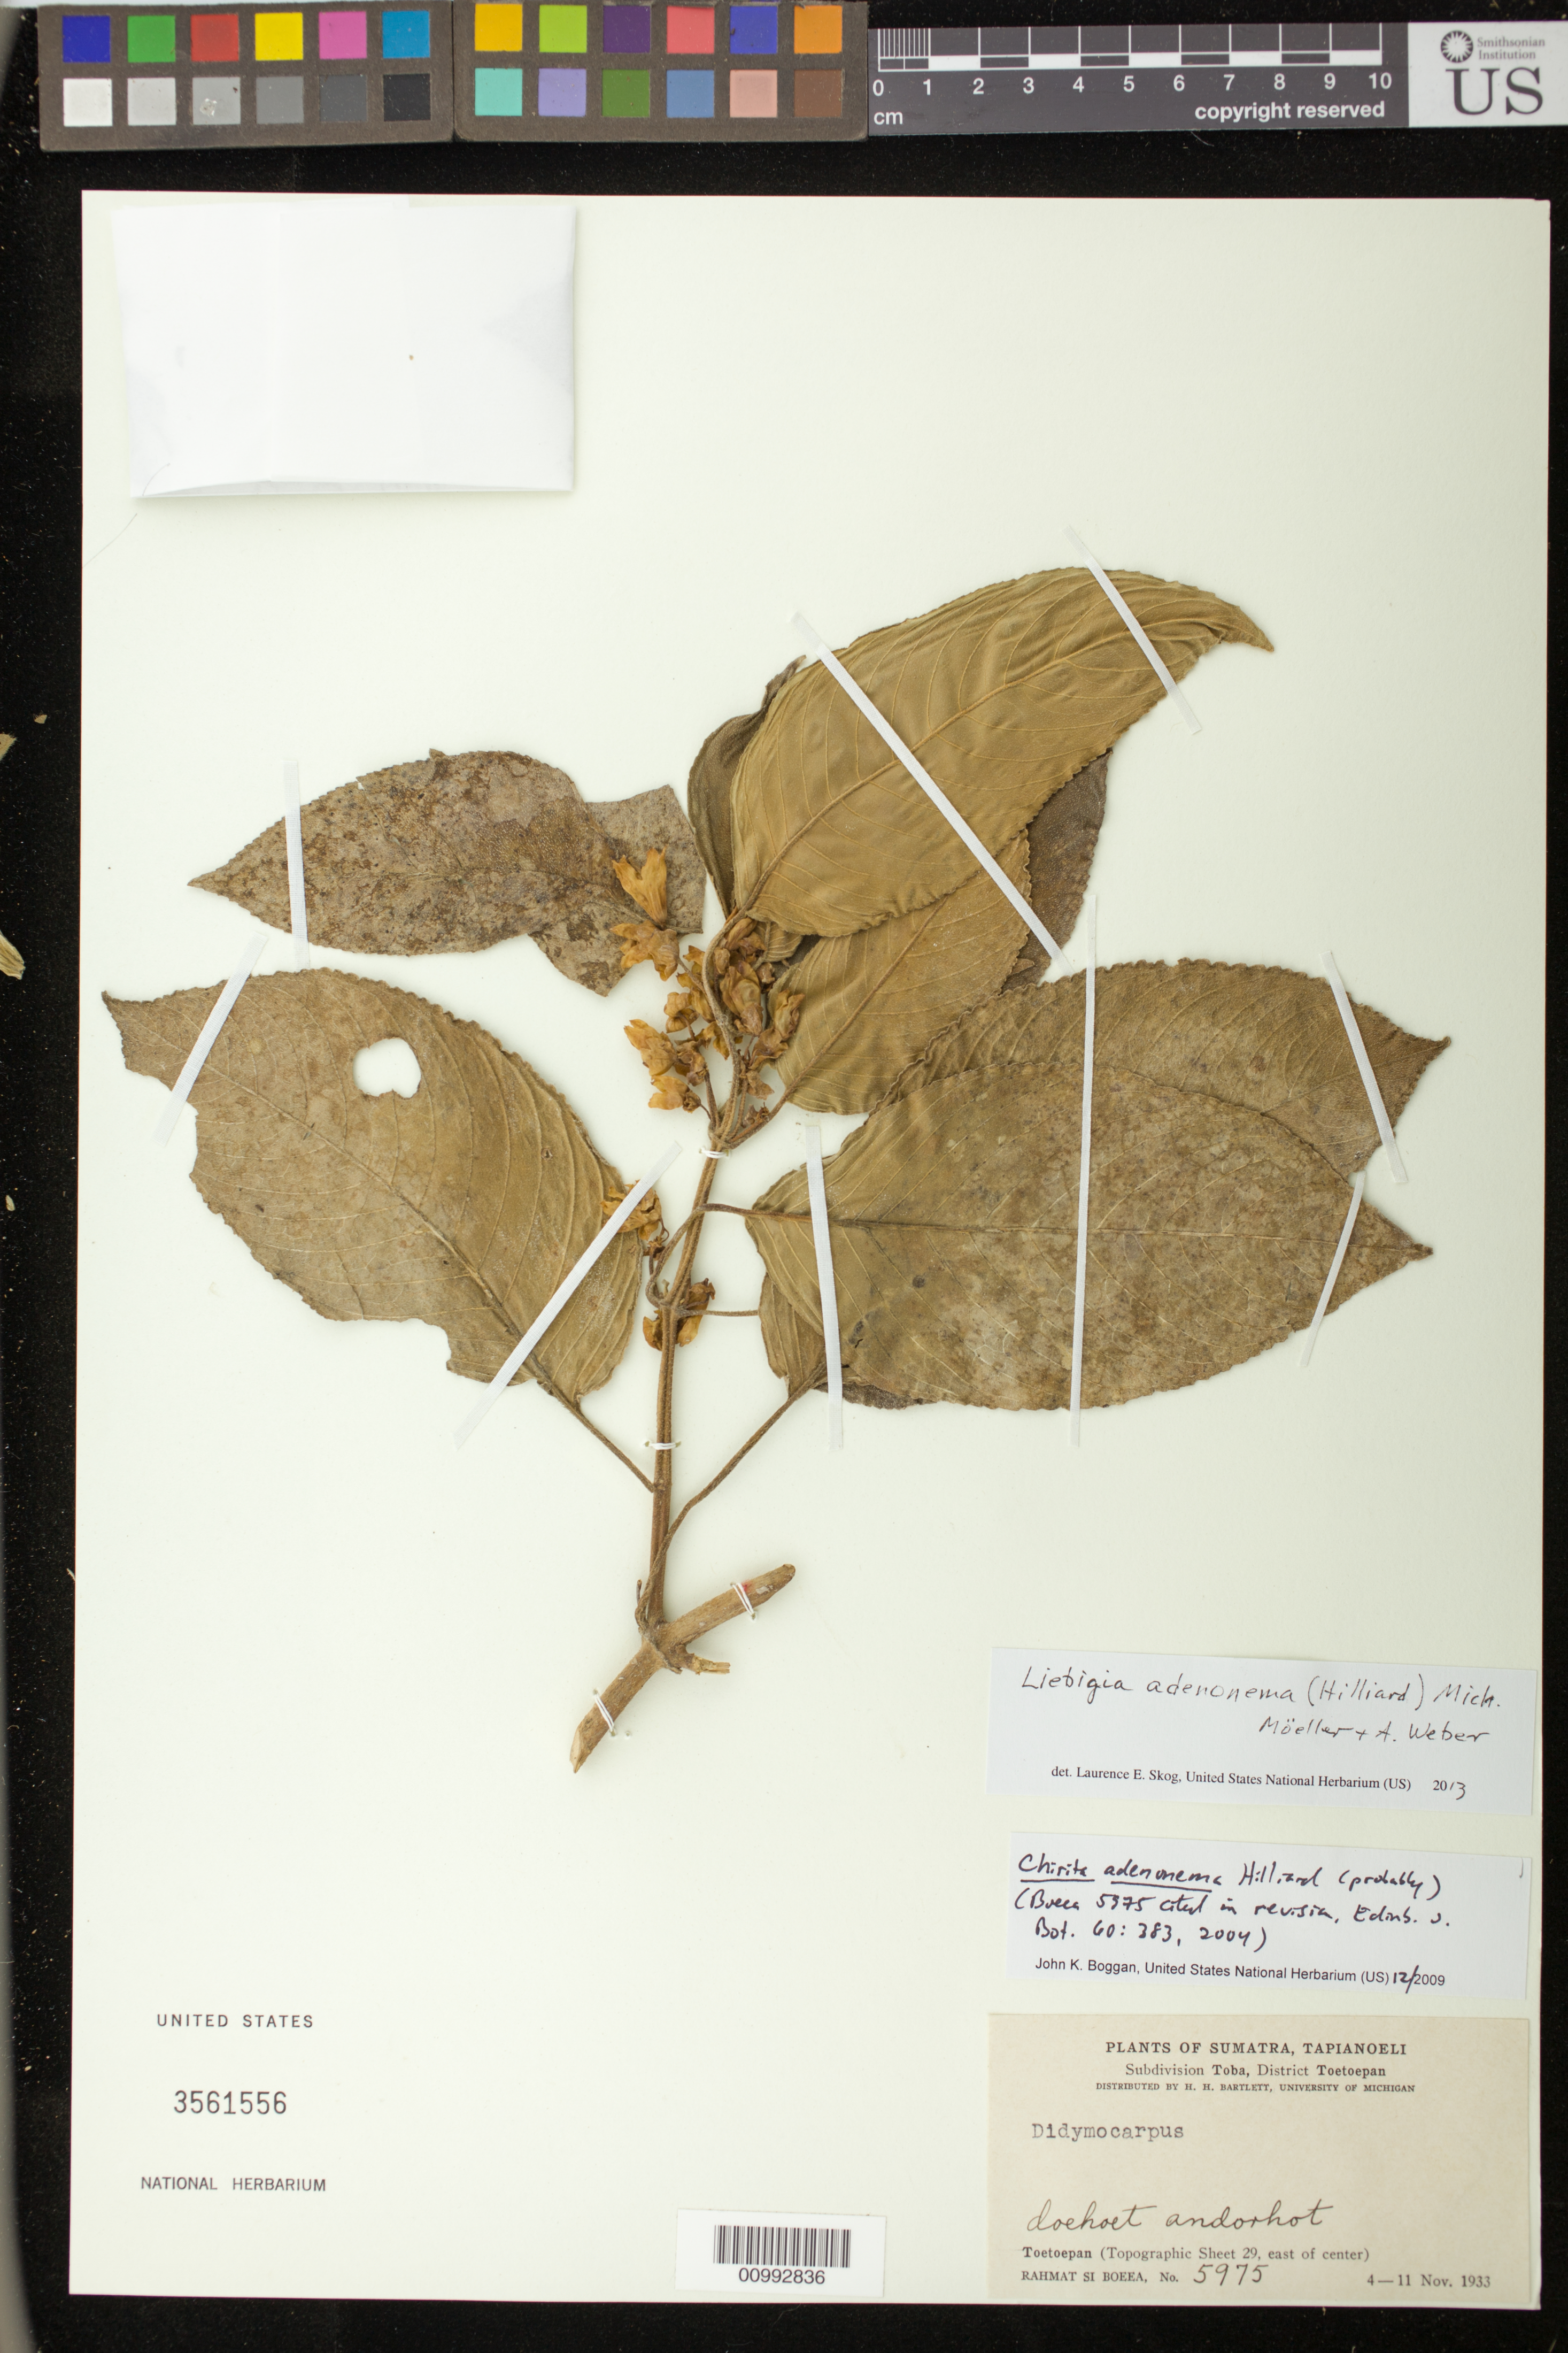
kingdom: Plantae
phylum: Tracheophyta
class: Magnoliopsida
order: Lamiales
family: Gesneriaceae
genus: Liebigia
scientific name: Liebigia adenonema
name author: (Hilliard) Mich. Möller & A. Weber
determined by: Skog, Laurence E.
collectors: Rahmat Si Boeea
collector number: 5975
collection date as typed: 4-11 Nov 1933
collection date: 1933-11-04/1933-11-11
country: Indonesia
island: Sumatra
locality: Sumatra, Tapianoeli, Subdivision Toba, District Toetoepan, Toetoepan (Topographic Sheet 29, east of center)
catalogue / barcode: US 3561556